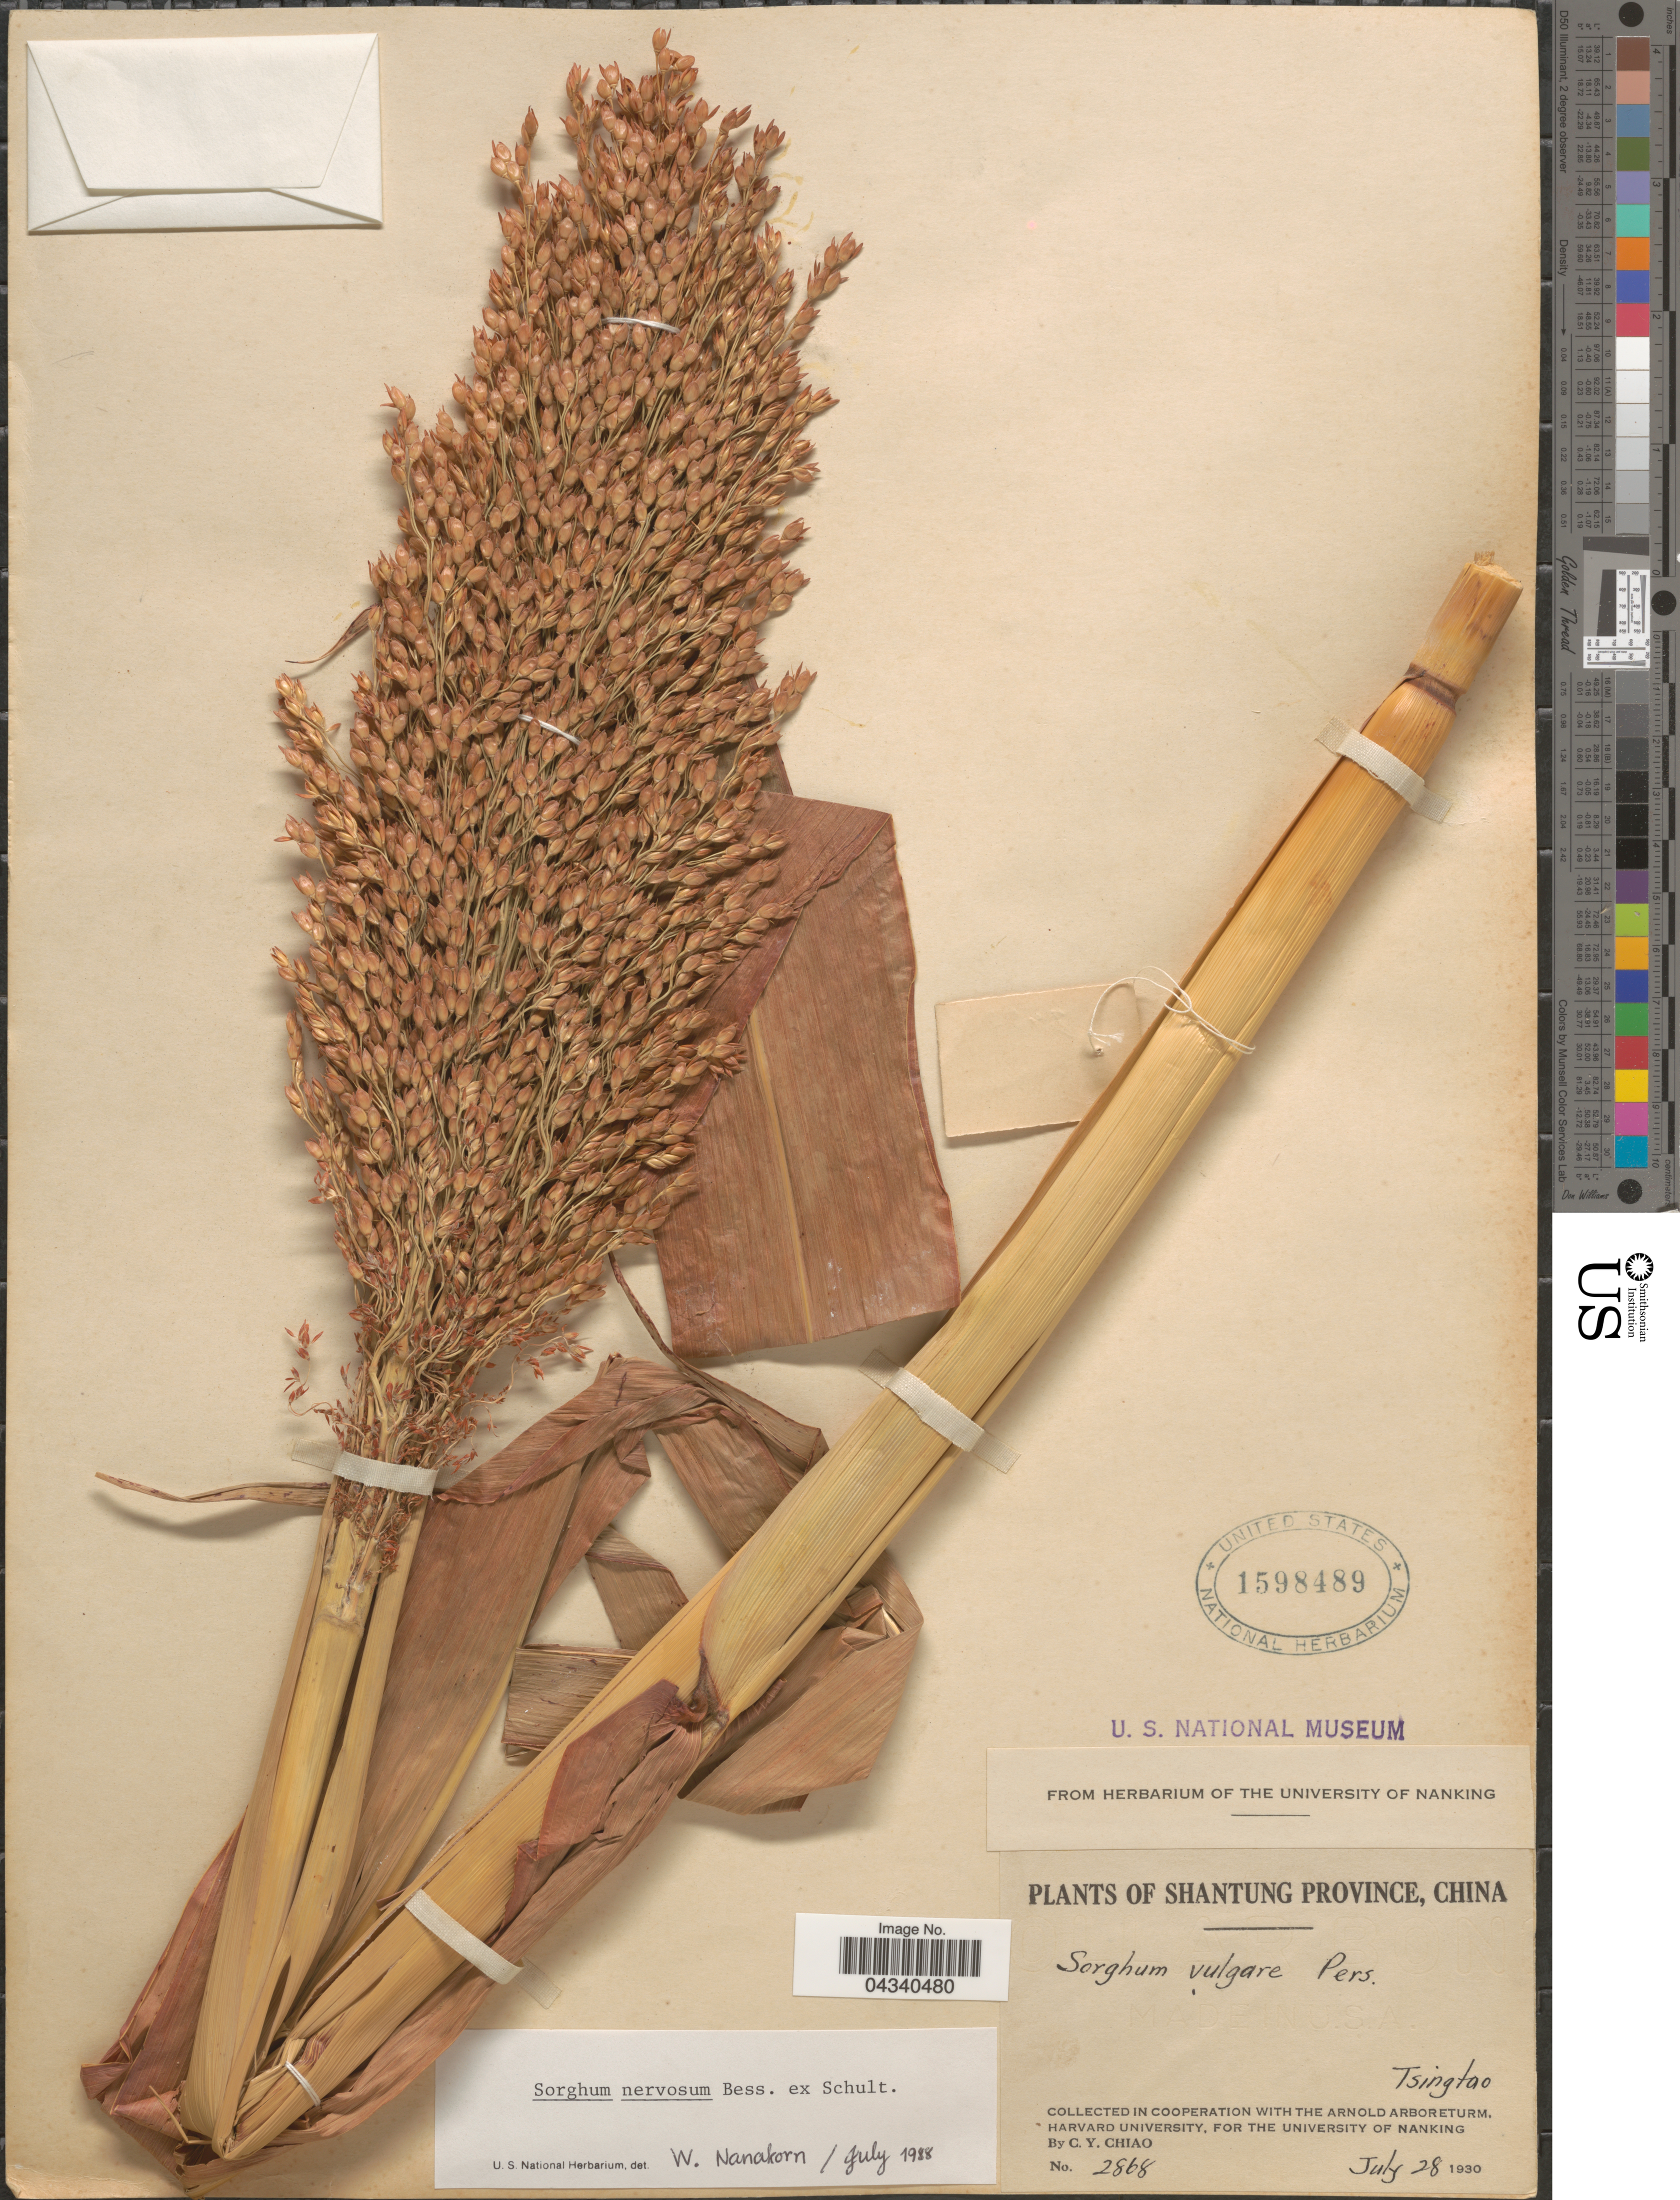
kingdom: Plantae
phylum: Tracheophyta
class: Liliopsida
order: Poales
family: Poaceae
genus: Sorghum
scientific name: Sorghum bicolor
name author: (L.) Moench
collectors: C. Y. Chiao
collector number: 2868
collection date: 1930-07-28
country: China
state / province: Shandong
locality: Shantung Province. Tsingtao.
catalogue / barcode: US 1598489